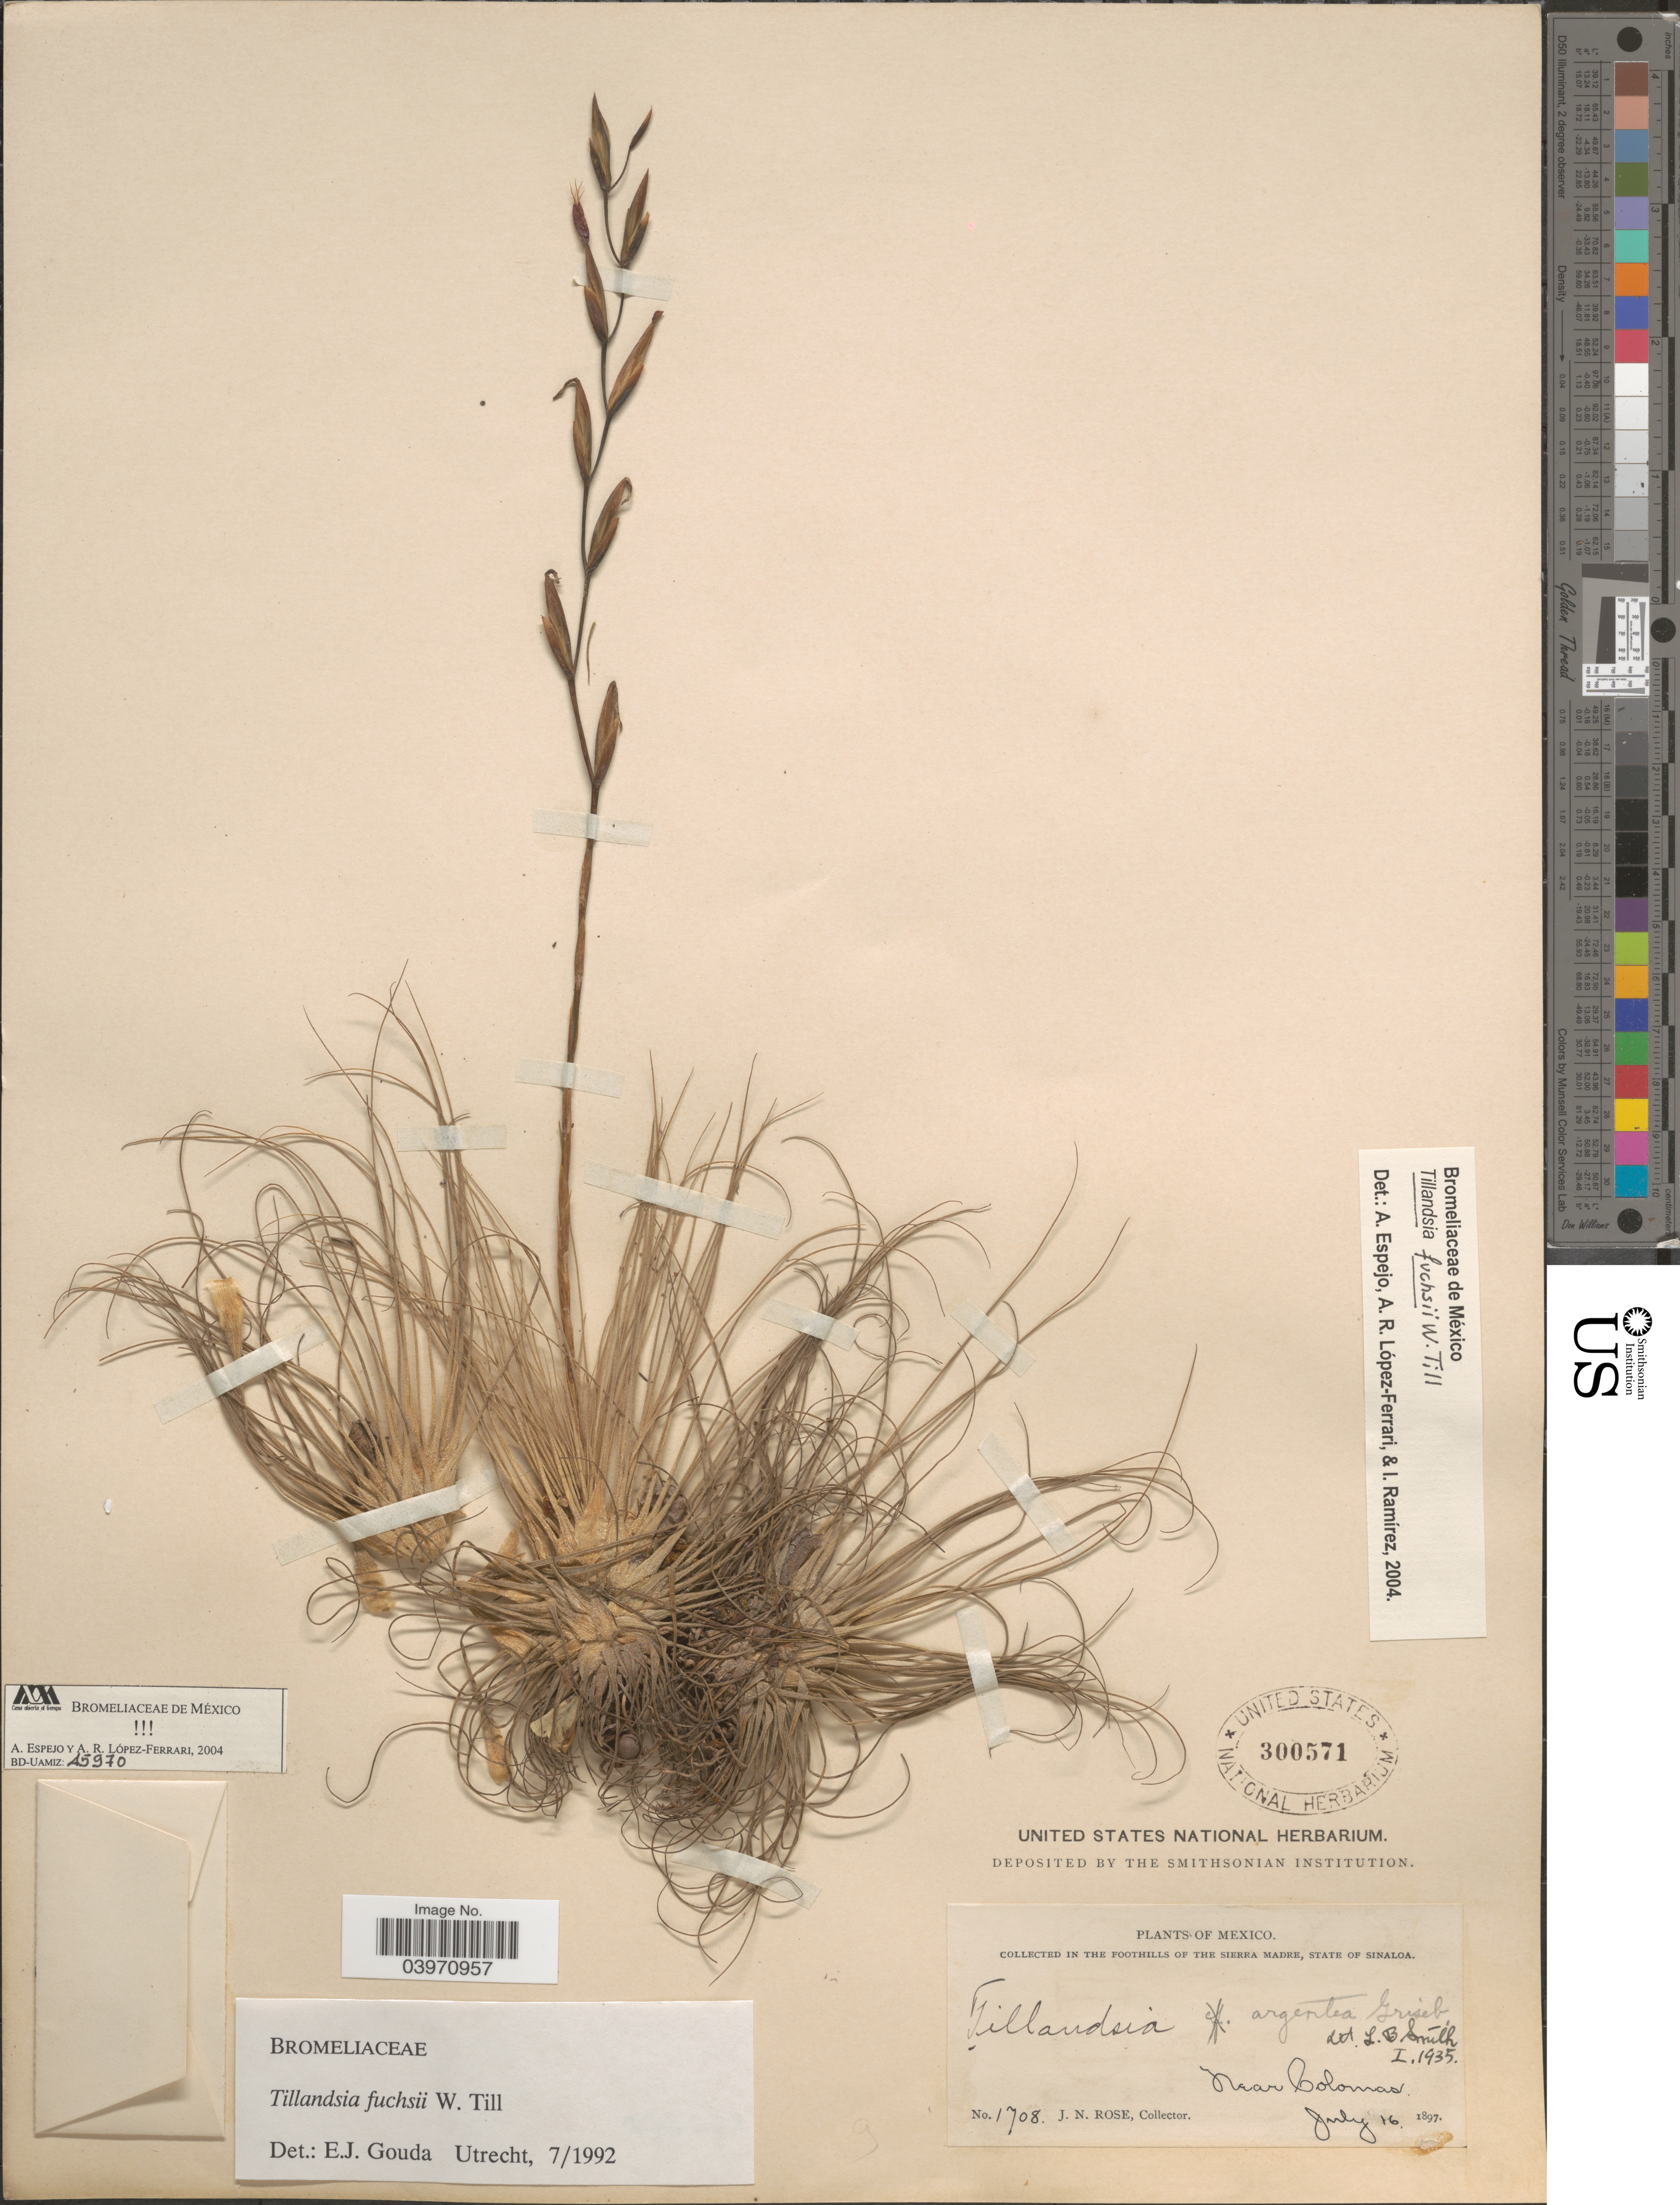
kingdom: Plantae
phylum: Tracheophyta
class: Liliopsida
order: Poales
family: Bromeliaceae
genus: Tillandsia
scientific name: Tillandsia fuchsii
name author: W. Till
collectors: J. N. Rose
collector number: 1708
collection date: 1897-07-16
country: Mexico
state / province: Sinaloa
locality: In the foothilss of the Sierra Madre. Near Colomas.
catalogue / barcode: US 300571